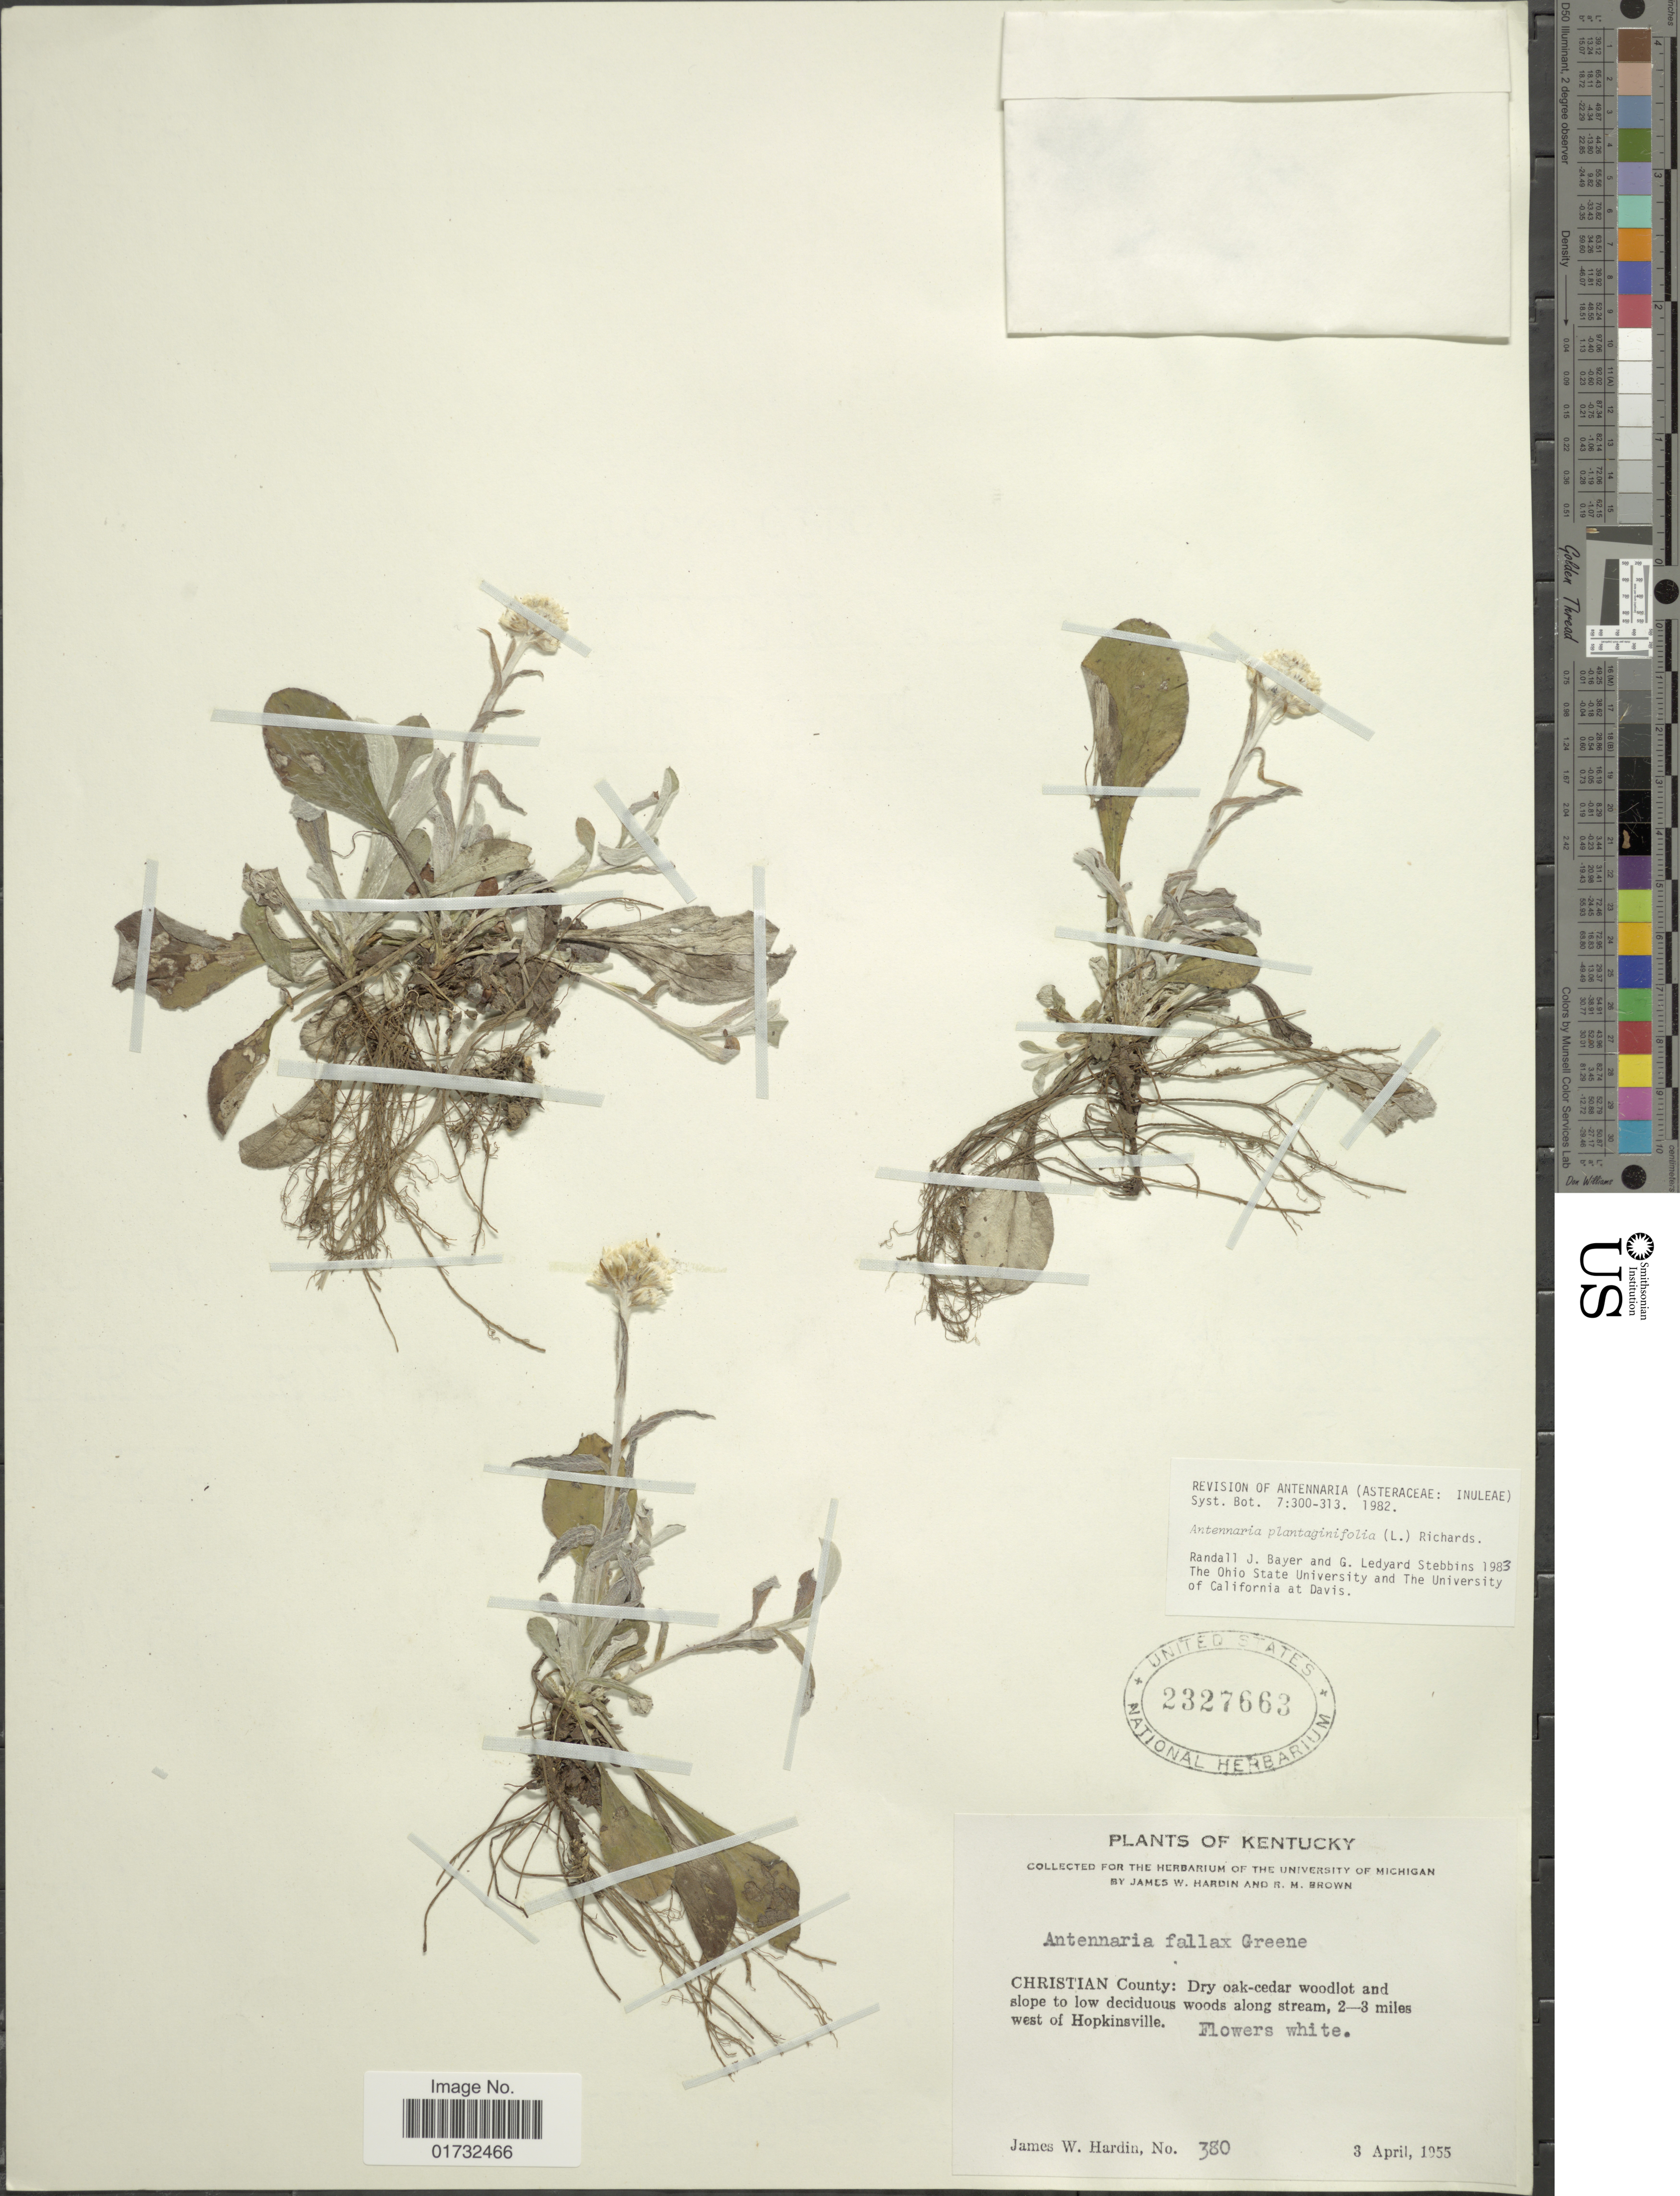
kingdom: Plantae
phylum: Tracheophyta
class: Magnoliopsida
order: Asterales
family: Asteraceae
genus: Antennaria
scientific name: Antennaria plantaginifolia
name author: (L.) Richardson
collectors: J. W. Hardin & R. M. Brown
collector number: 380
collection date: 1955-04-03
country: United States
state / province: Kentucky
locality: Christian County: 2-3 miles west of Hopkinsville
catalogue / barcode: US 2327663